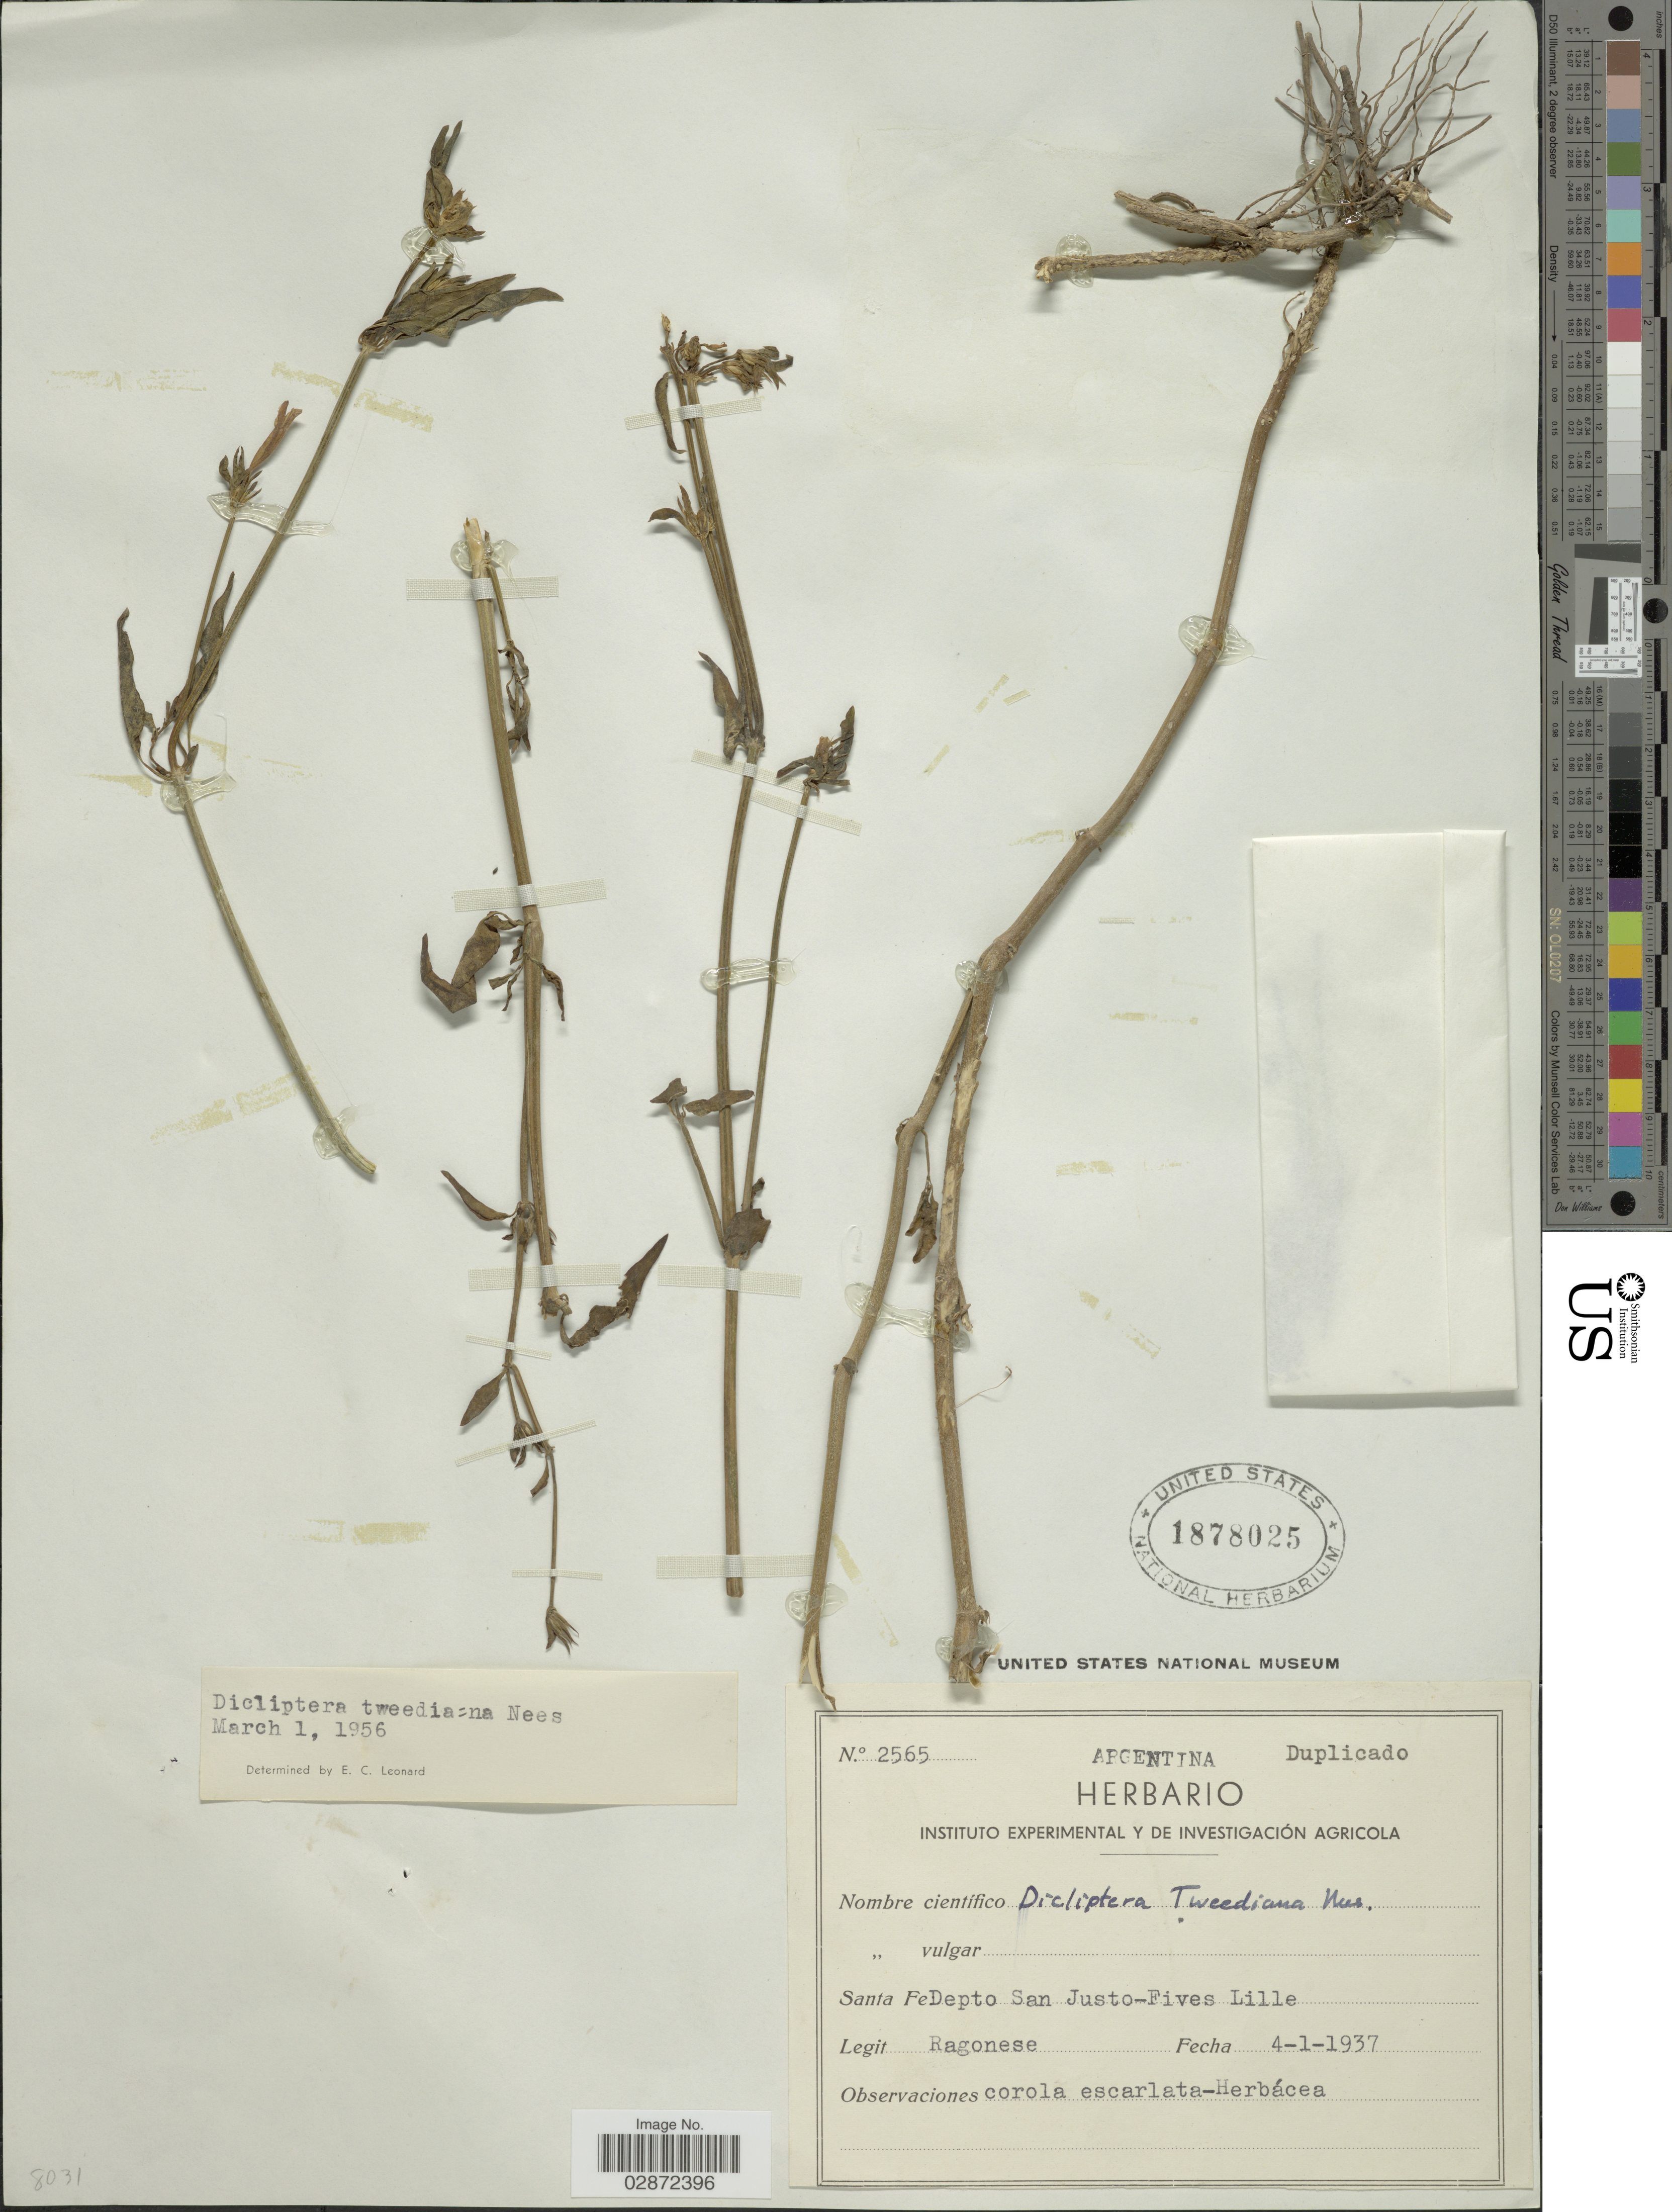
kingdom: Plantae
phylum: Tracheophyta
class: Magnoliopsida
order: Lamiales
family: Acanthaceae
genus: Dicliptera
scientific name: Dicliptera squarrosa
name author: Nees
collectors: Ragonese, --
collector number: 2565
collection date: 1937-01-04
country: Argentina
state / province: Santa Fe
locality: Depto San Justo- Fives Lille.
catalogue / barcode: US 1878025